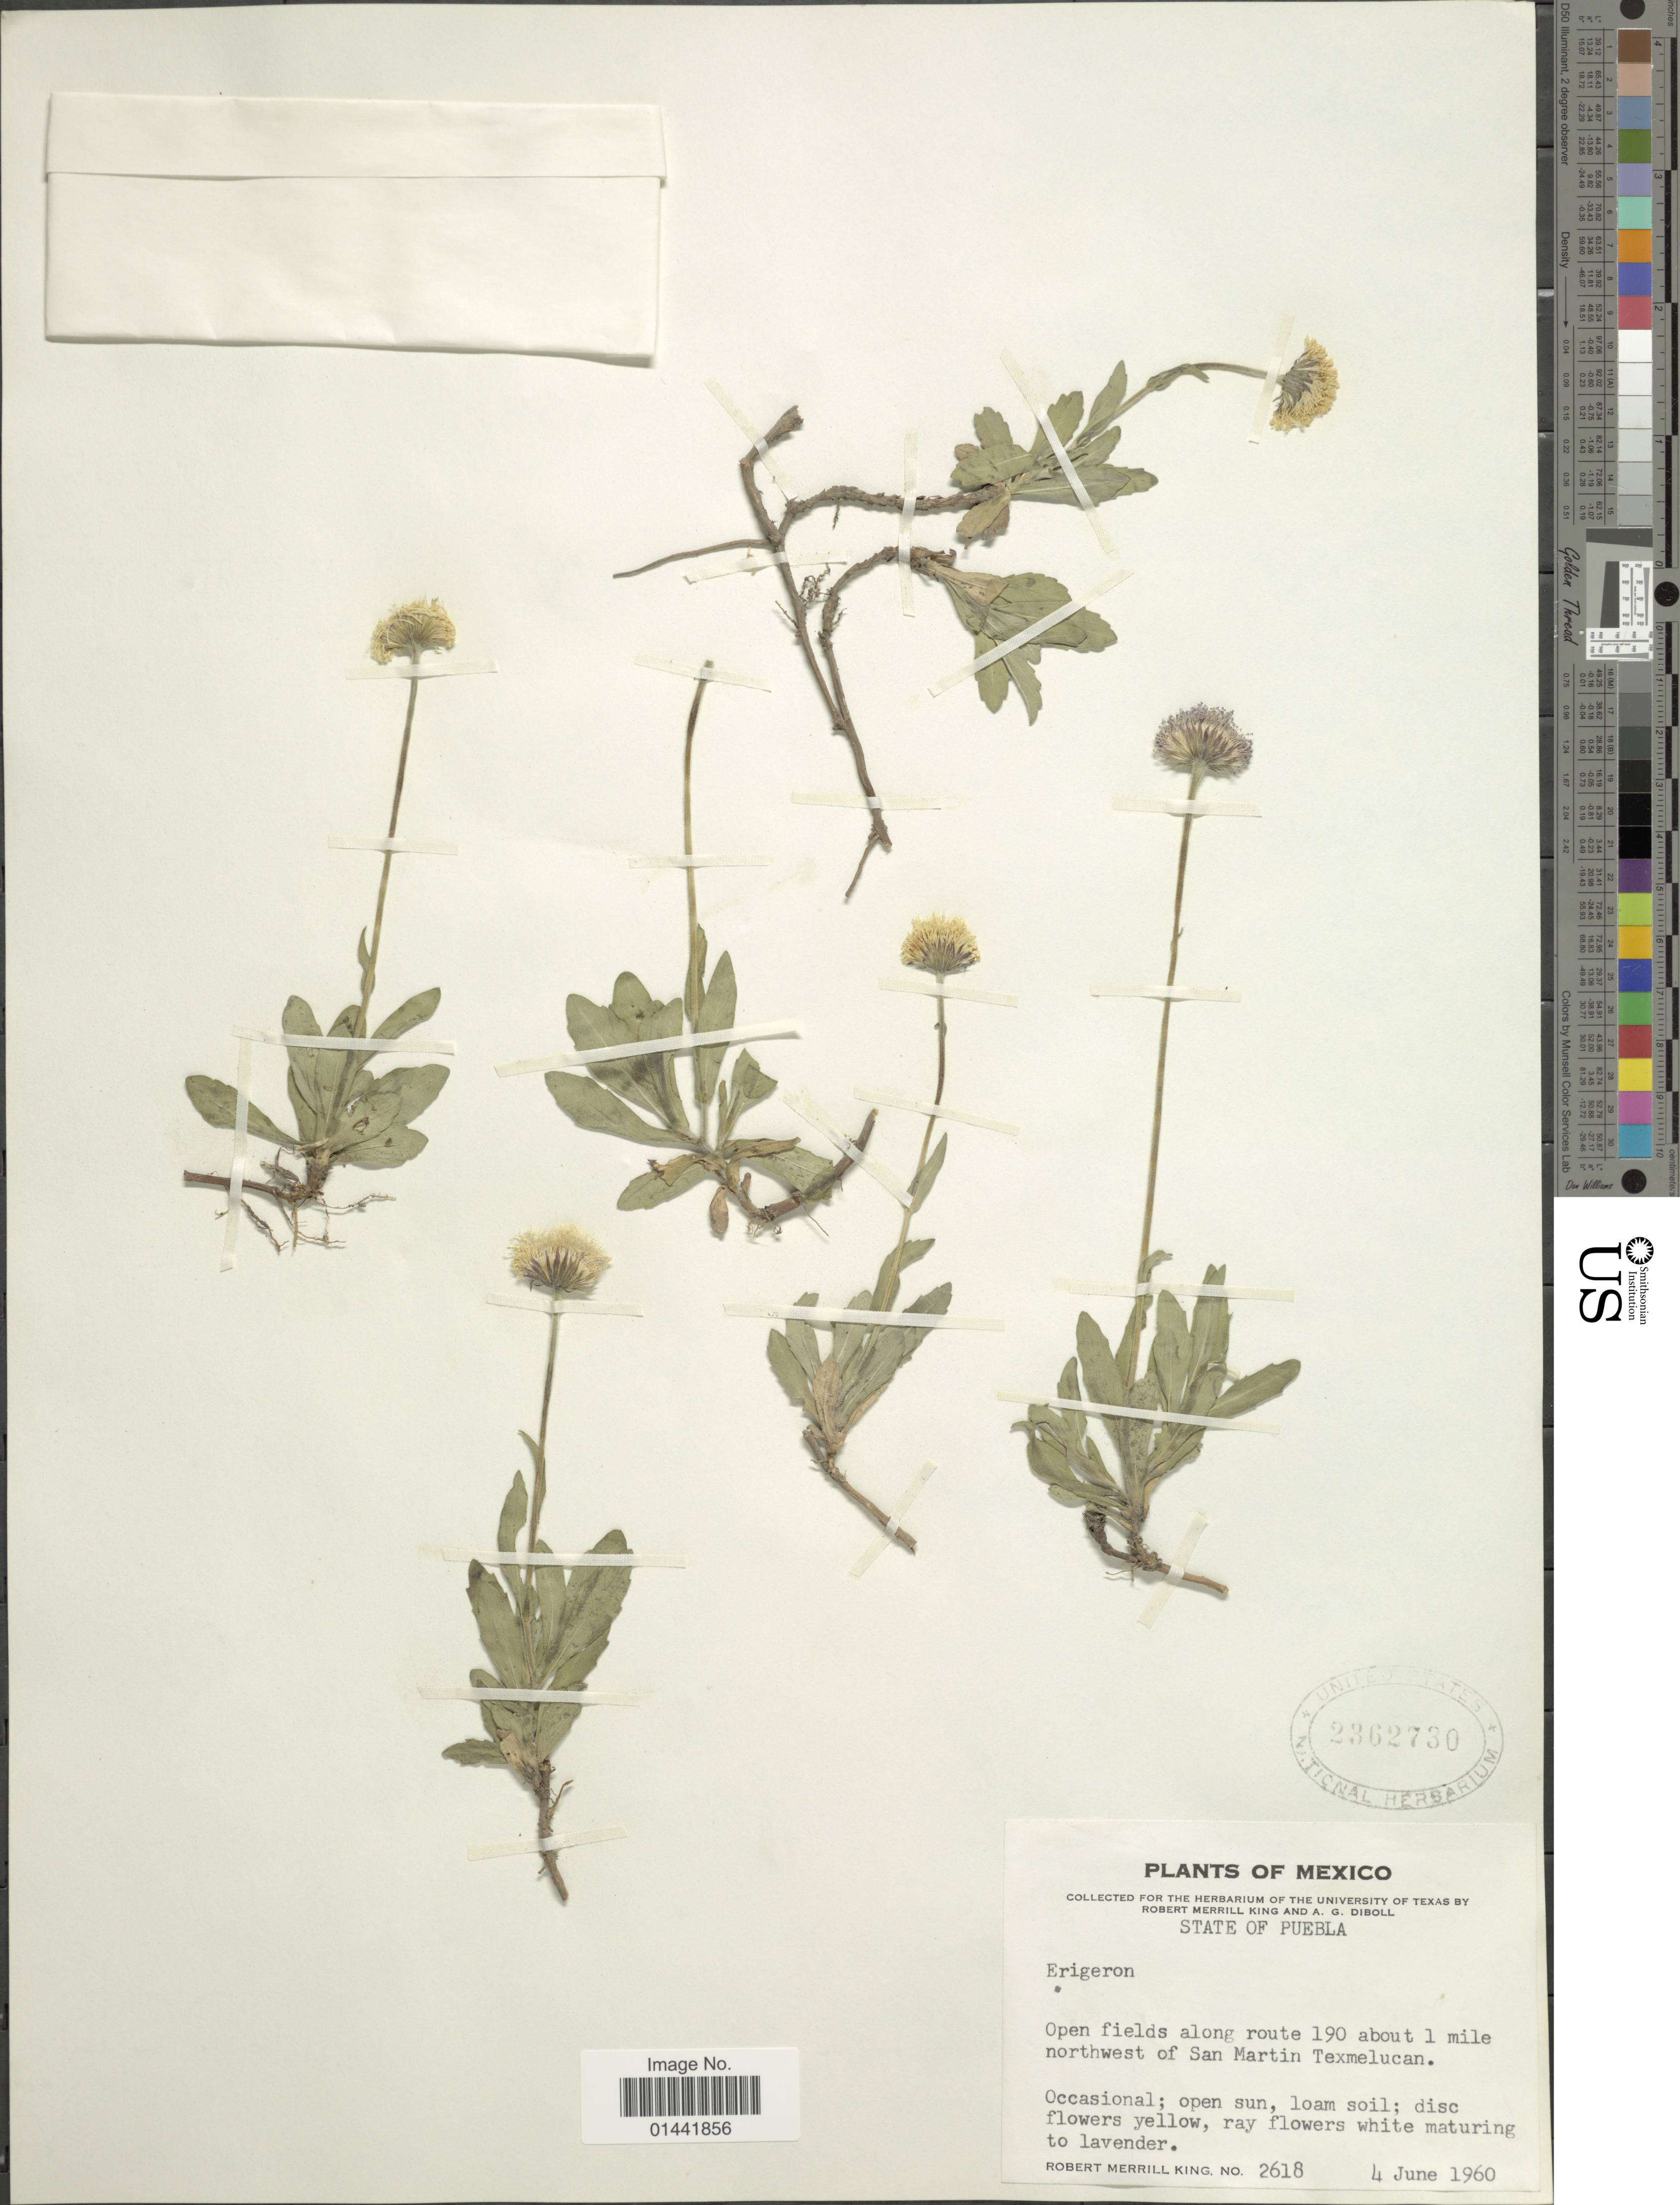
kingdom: Plantae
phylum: Tracheophyta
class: Magnoliopsida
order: Asterales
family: Asteraceae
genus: Erigeron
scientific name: Erigeron scaposus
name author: DC.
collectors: R. M. King & A. Diboll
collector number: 2618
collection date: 1960-06-04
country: Mexico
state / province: Puebla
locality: Open fields along route 190 about 1 mile northwest of San Martin Texmelucan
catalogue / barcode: US 2362730